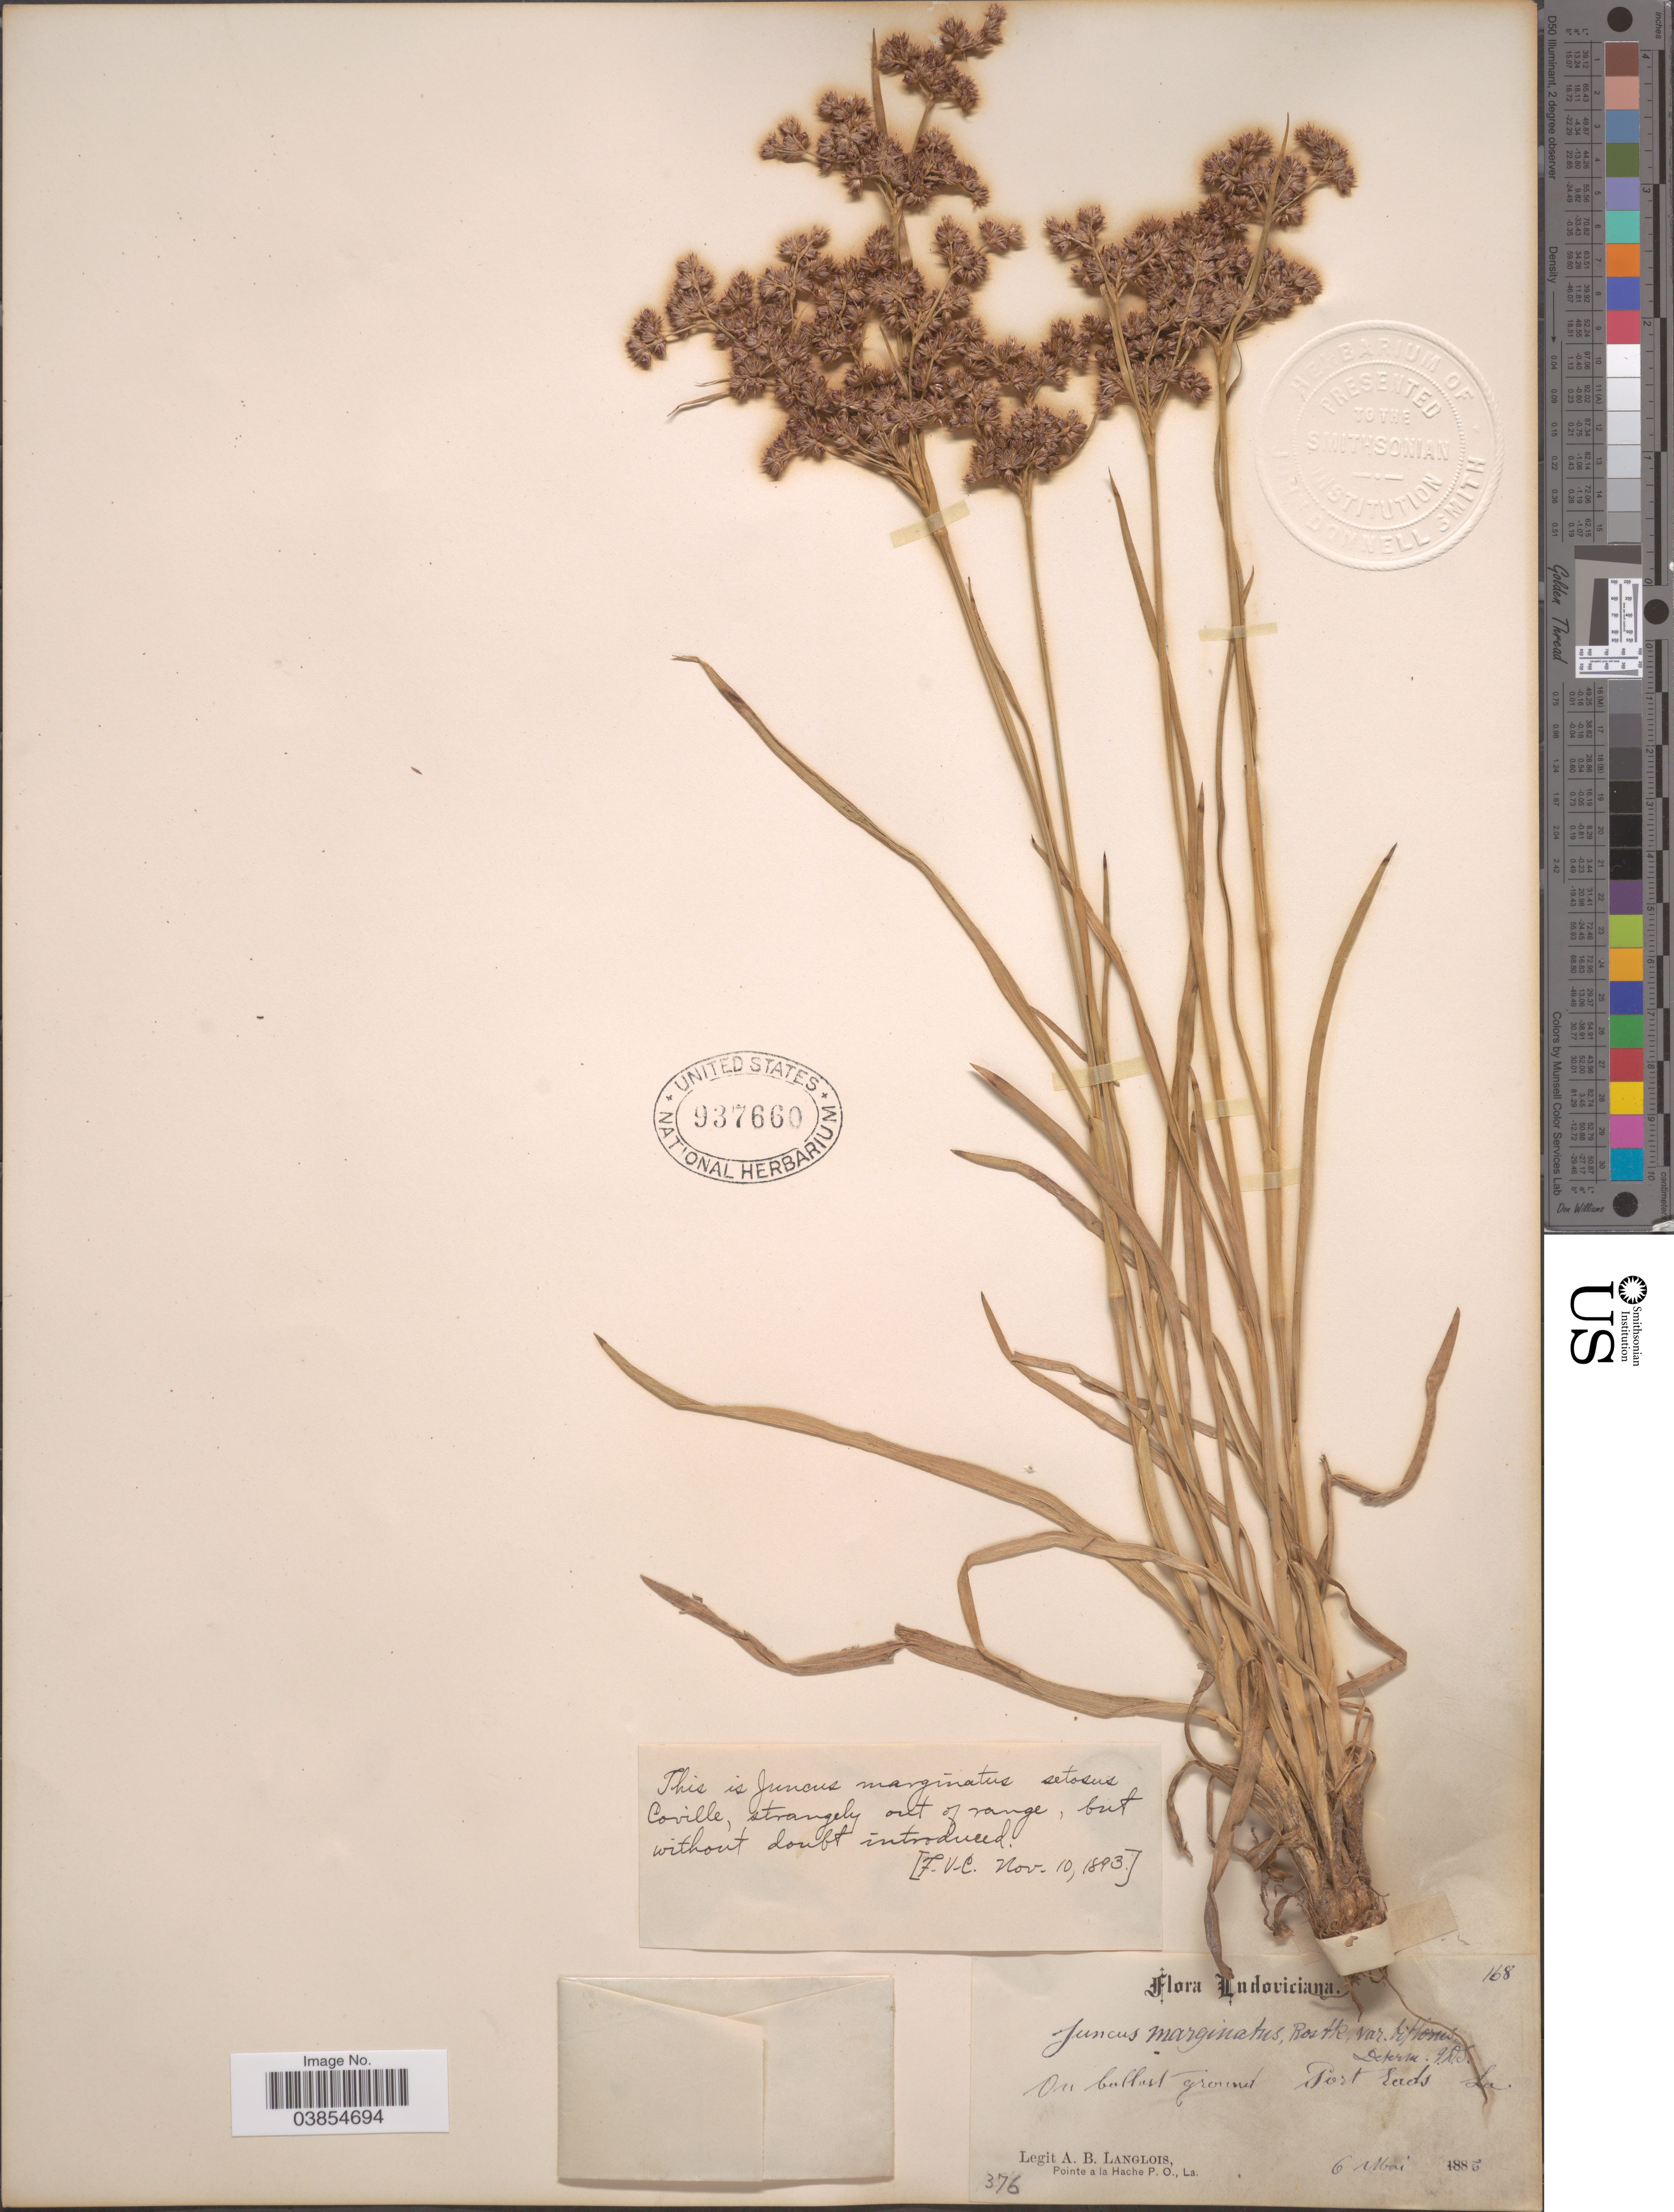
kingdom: Plantae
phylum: Tracheophyta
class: Liliopsida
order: Poales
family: Juncaceae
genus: Juncus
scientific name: Juncus marginatus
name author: Rostk.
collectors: A. Langlois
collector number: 376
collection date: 1885-05-06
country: United States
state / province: Louisiana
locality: Ludoviciana. Port Eads.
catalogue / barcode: US 937660